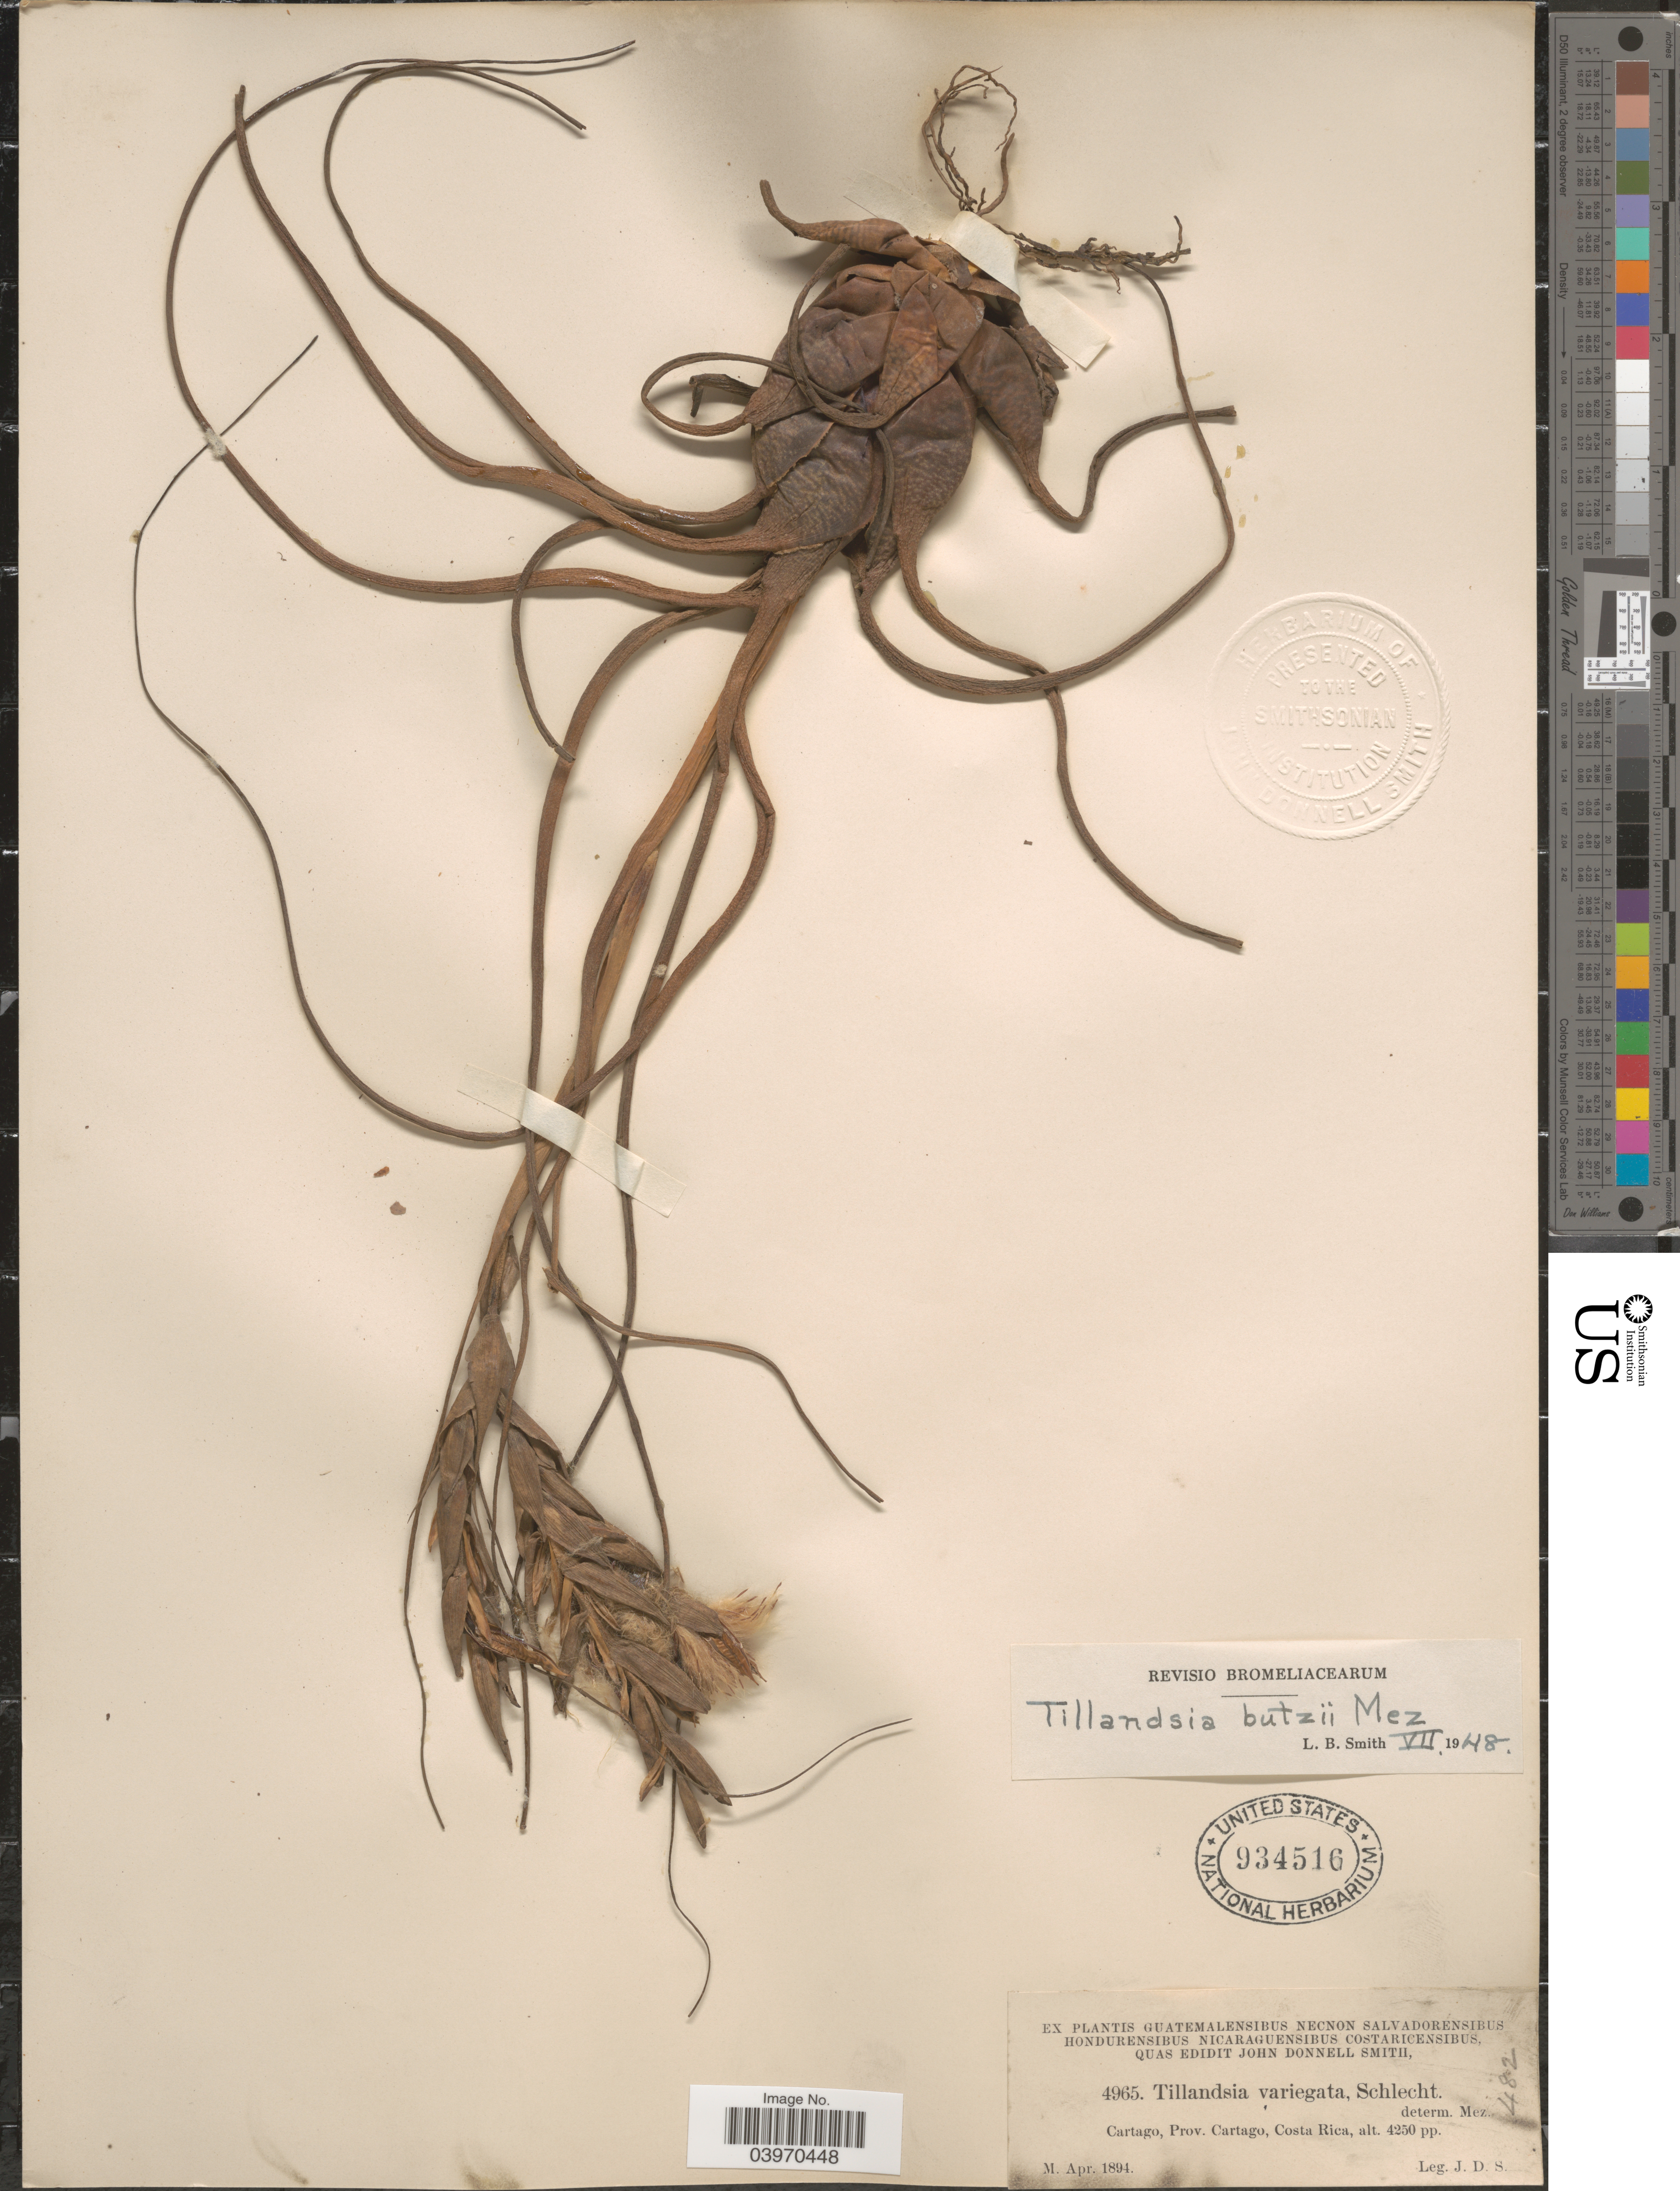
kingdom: Plantae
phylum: Tracheophyta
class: Liliopsida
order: Poales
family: Bromeliaceae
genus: Tillandsia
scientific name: Tillandsia butzii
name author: Mez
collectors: J. Donnell Smith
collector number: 4965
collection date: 1894-04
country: Costa Rica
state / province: Cartago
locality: Cartago.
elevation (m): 1295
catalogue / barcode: US 934516